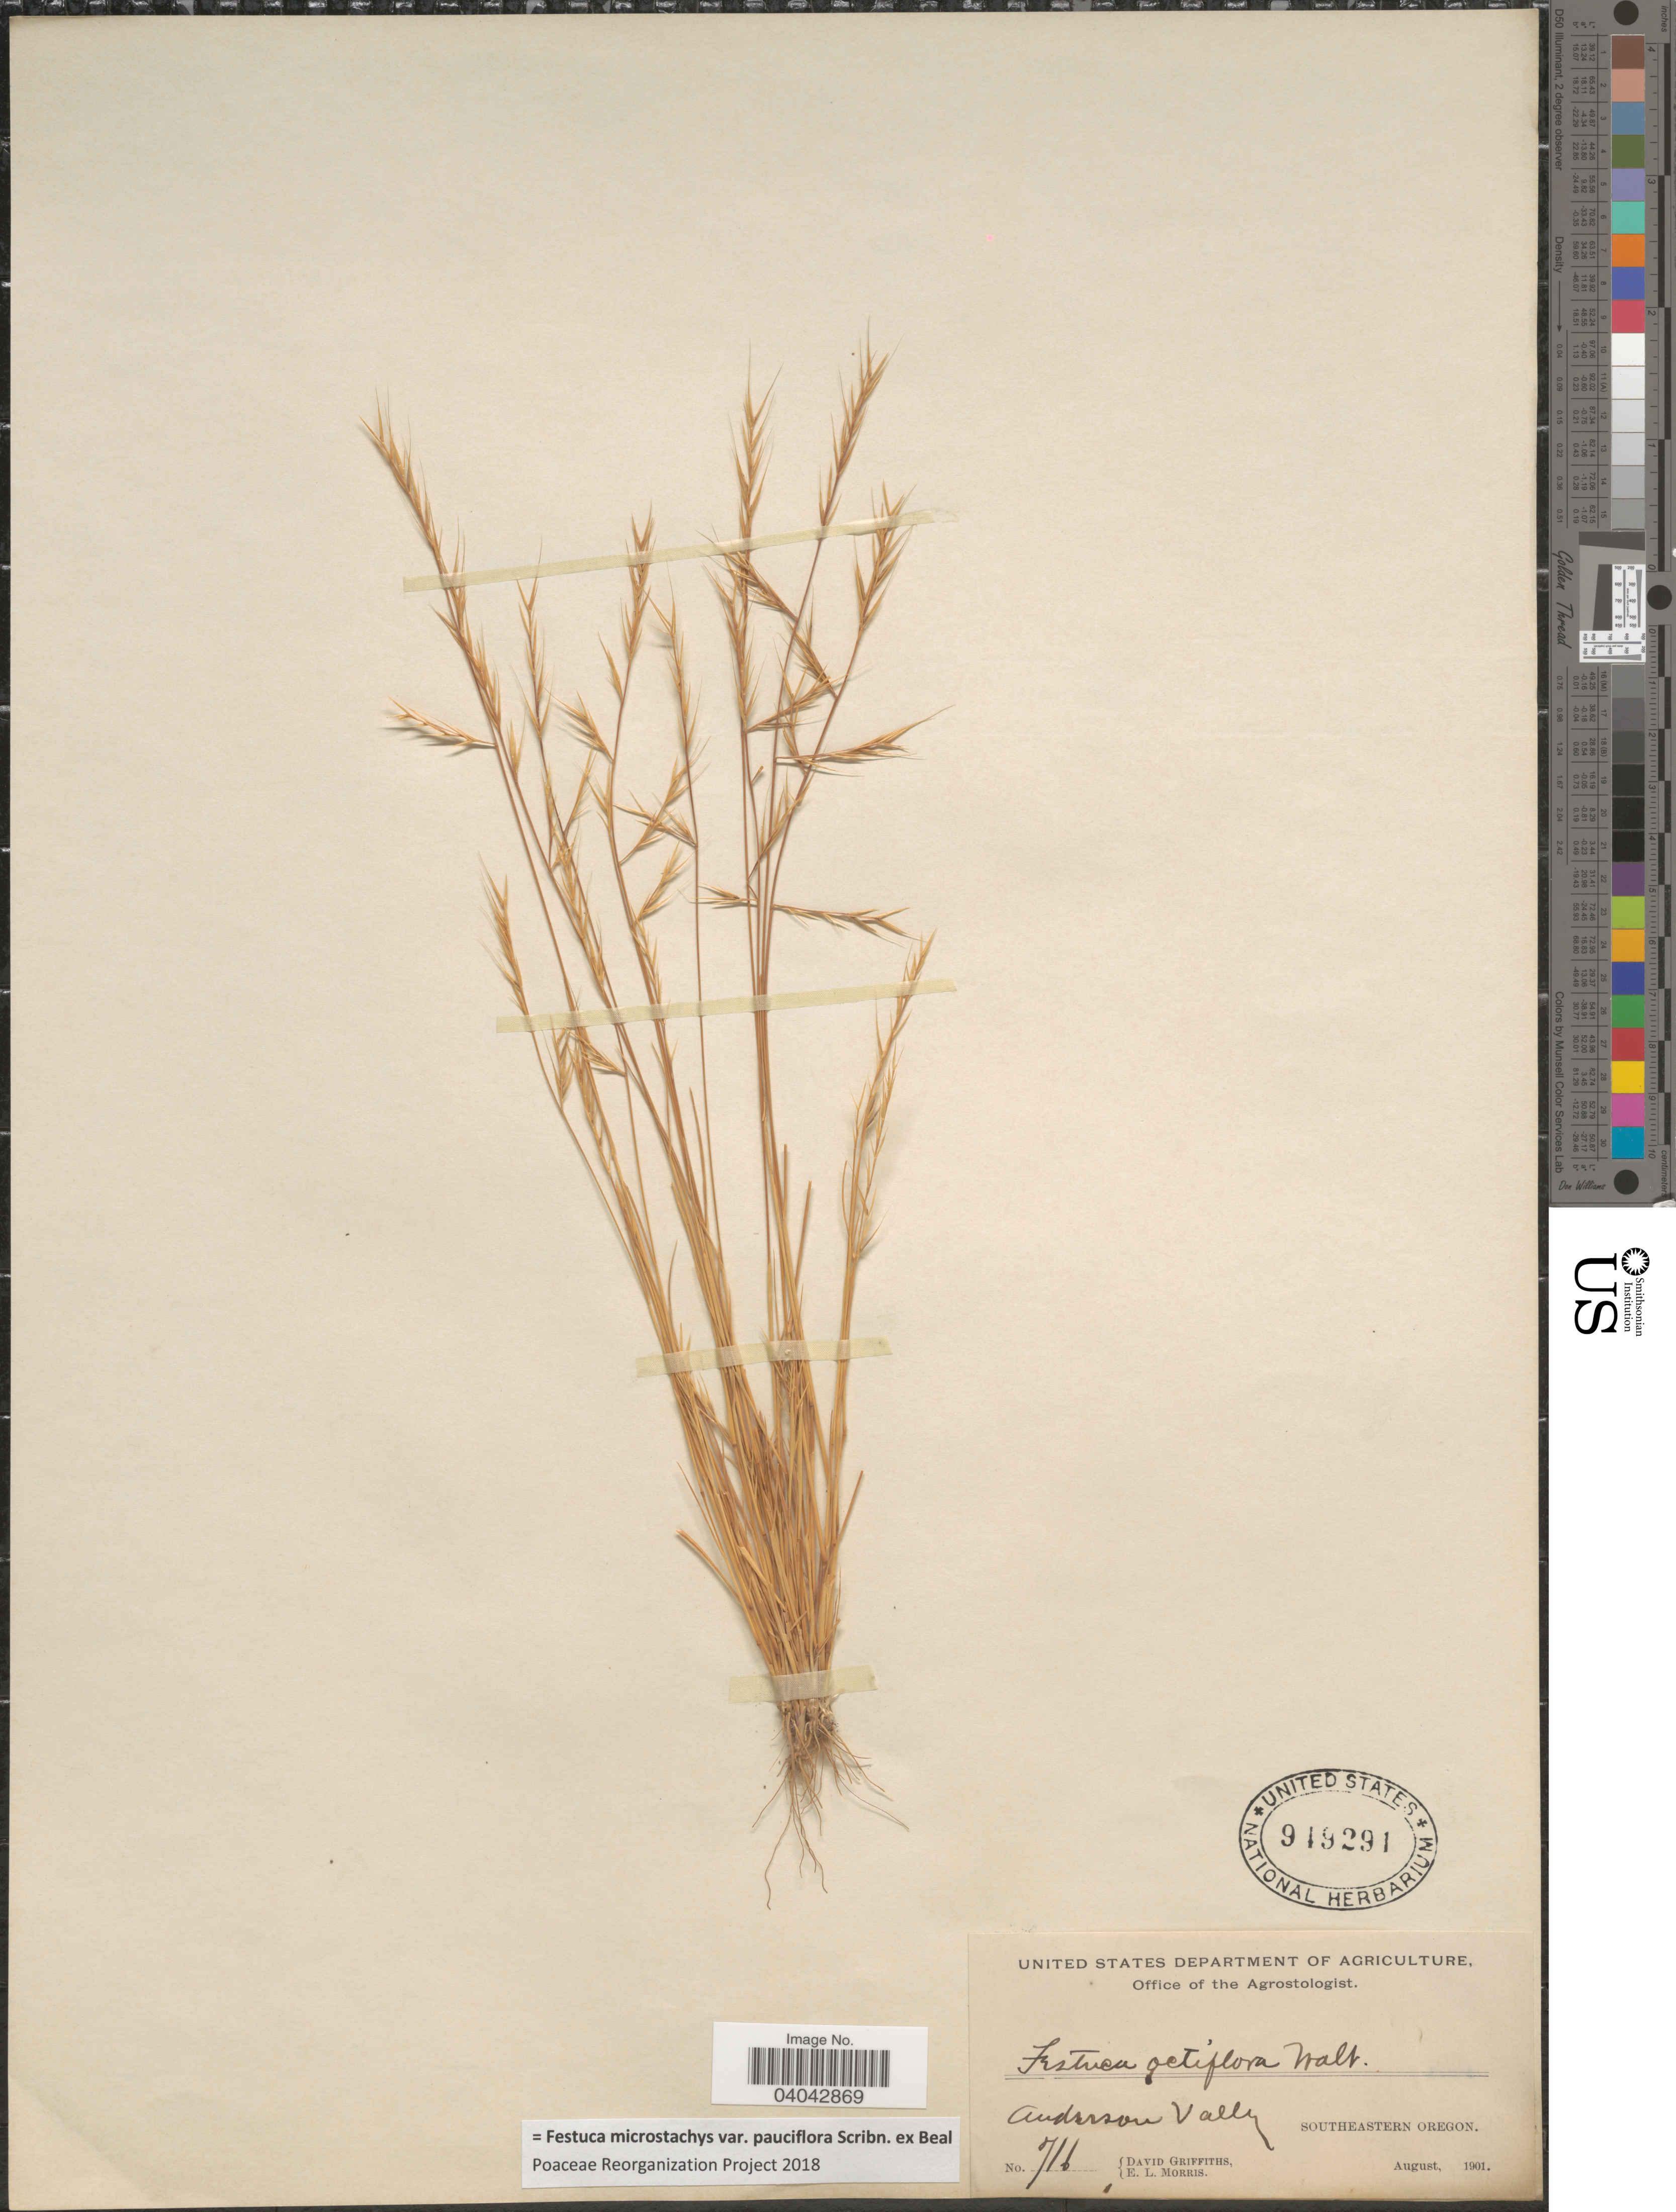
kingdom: Plantae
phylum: Tracheophyta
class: Liliopsida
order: Poales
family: Poaceae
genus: Festuca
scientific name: Festuca microstachys var. pauciflora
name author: Scribn. ex W.J. Beal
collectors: D. Griffiths & E. Morris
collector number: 716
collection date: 1901-08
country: United States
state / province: Oregon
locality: Anderson Valley. Southeastern Oregon.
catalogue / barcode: US 949291